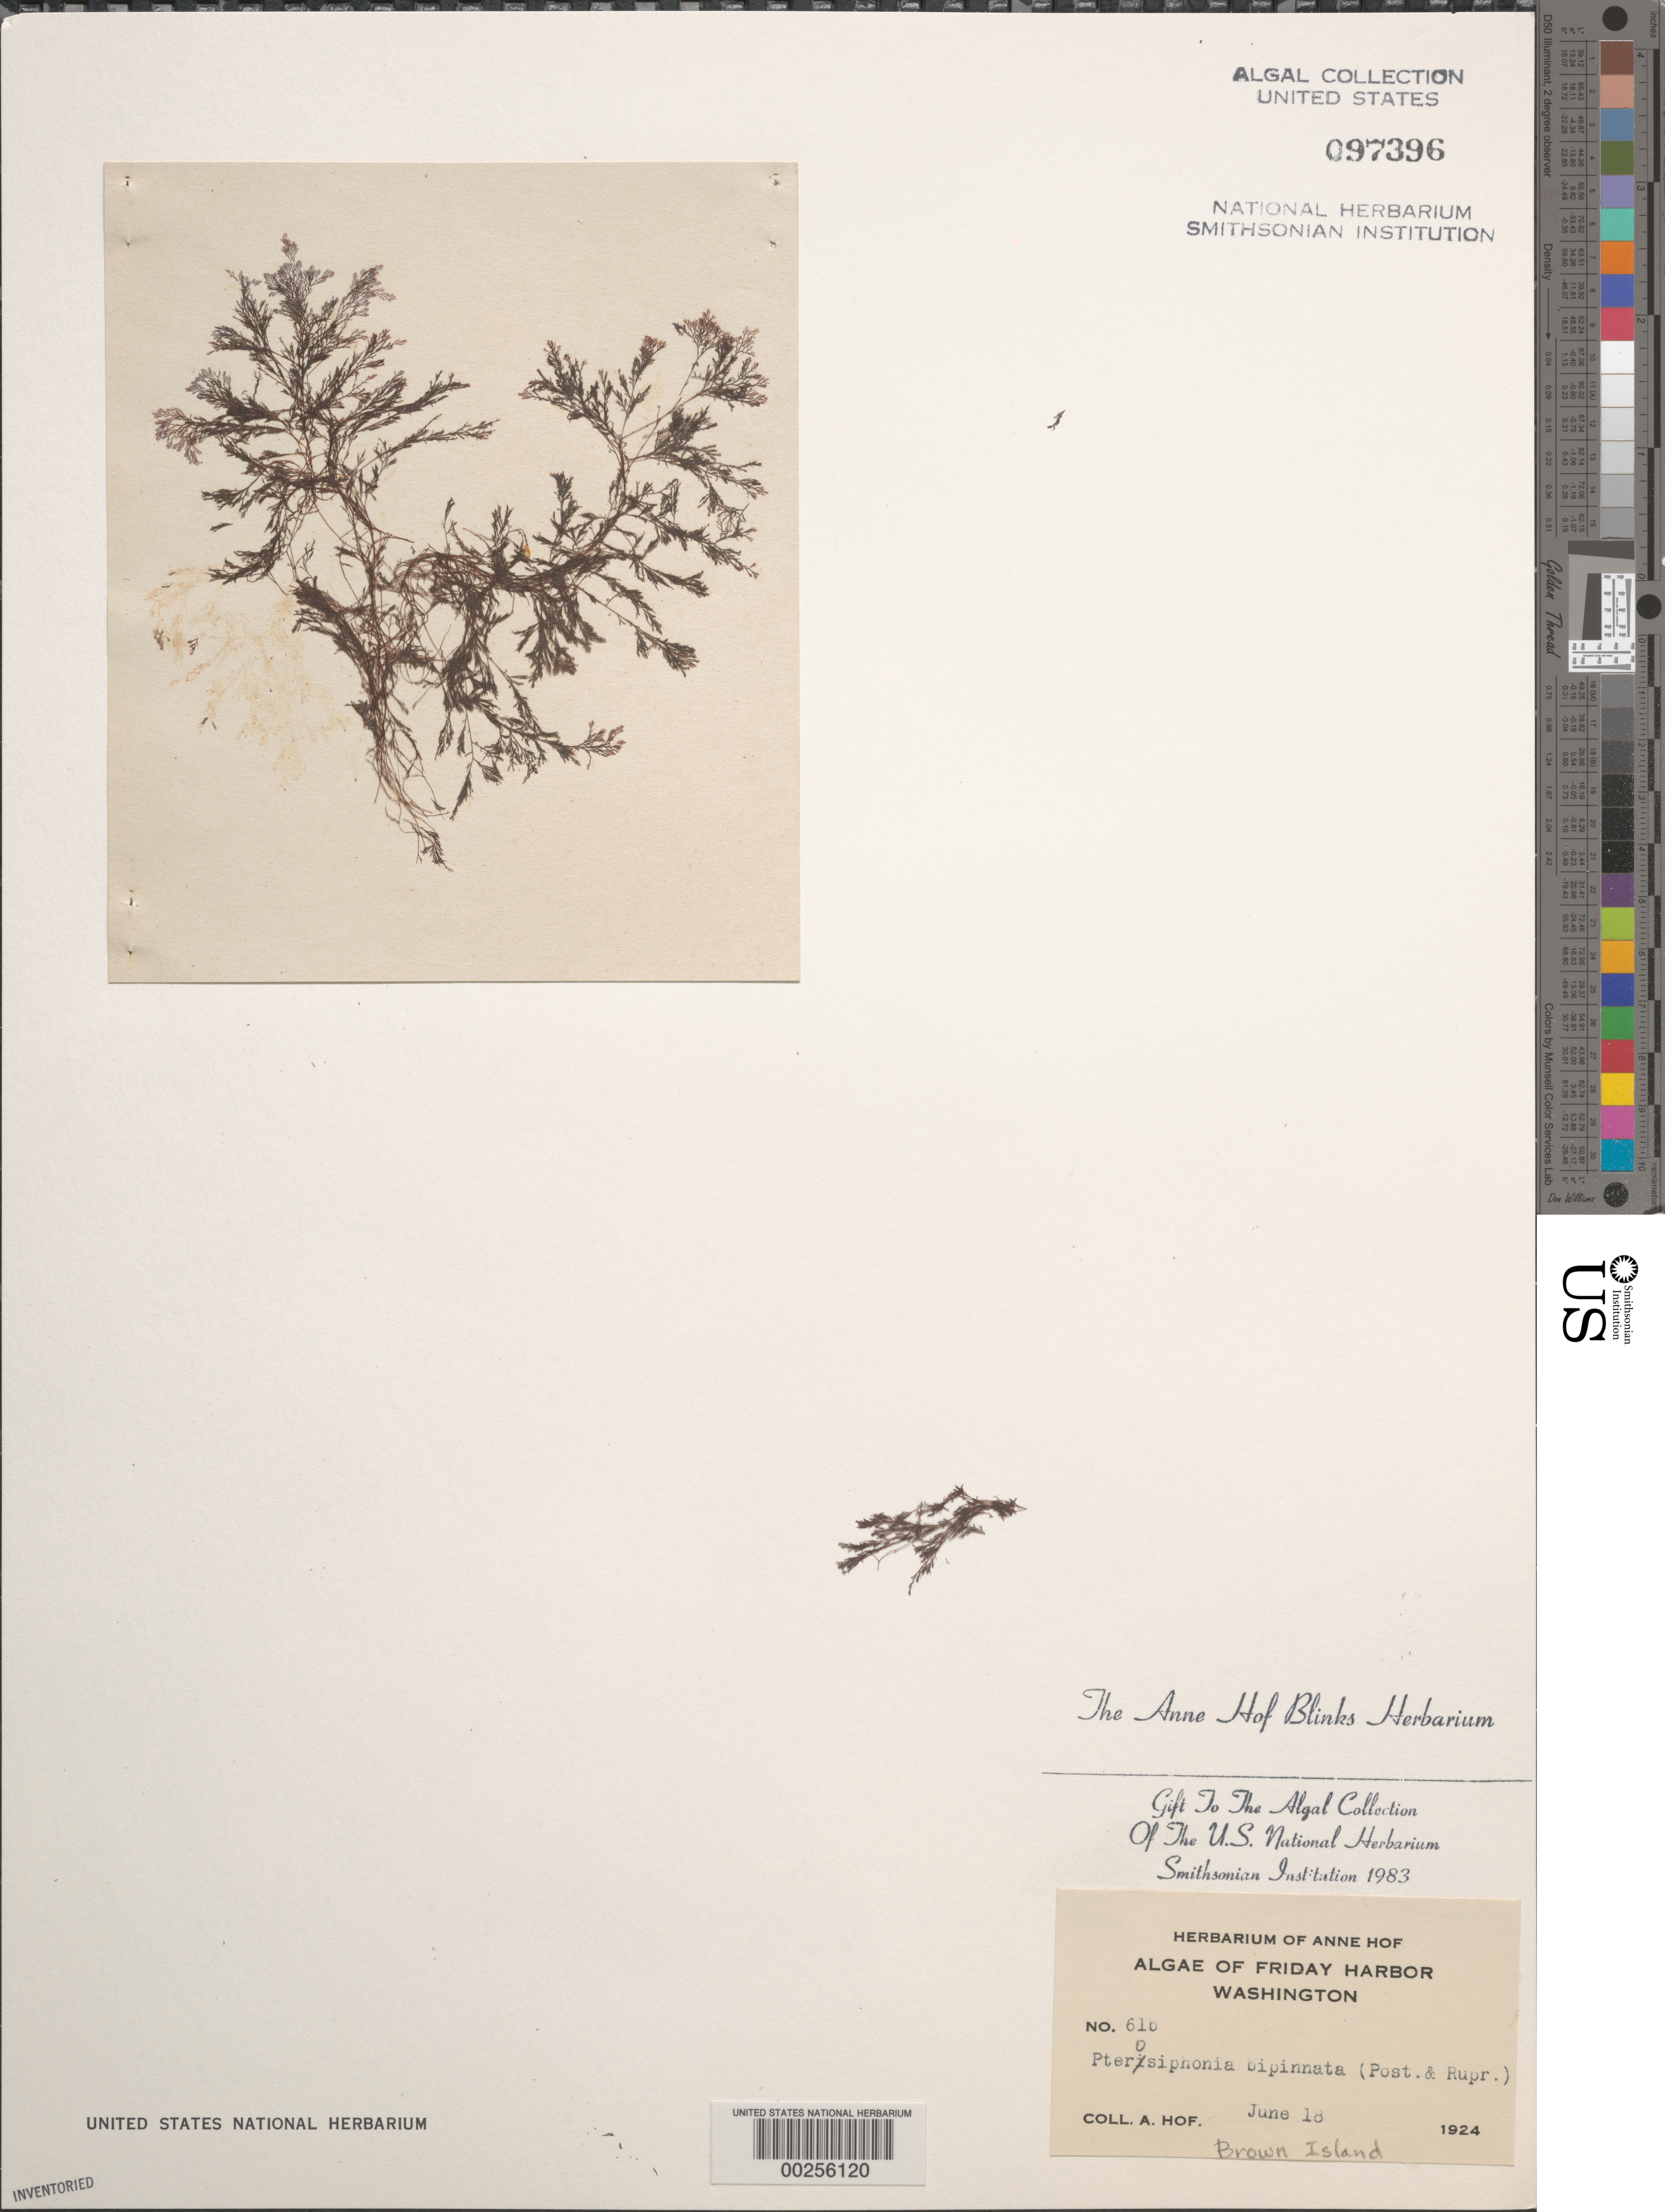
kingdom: Plantae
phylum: Rhodophyta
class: Florideophyceae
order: Ceramiales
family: Rhodomelaceae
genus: Savoiea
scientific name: Savoiea bipinnata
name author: (Postels & Rupr.) M.J. Wynne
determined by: Algae name updating Project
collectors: A. Blinks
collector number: AHB 61b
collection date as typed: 18 Jun 1924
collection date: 1924-06-18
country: United States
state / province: Washington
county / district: San Juan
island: San Juan Island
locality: Brown Island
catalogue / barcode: US 97396